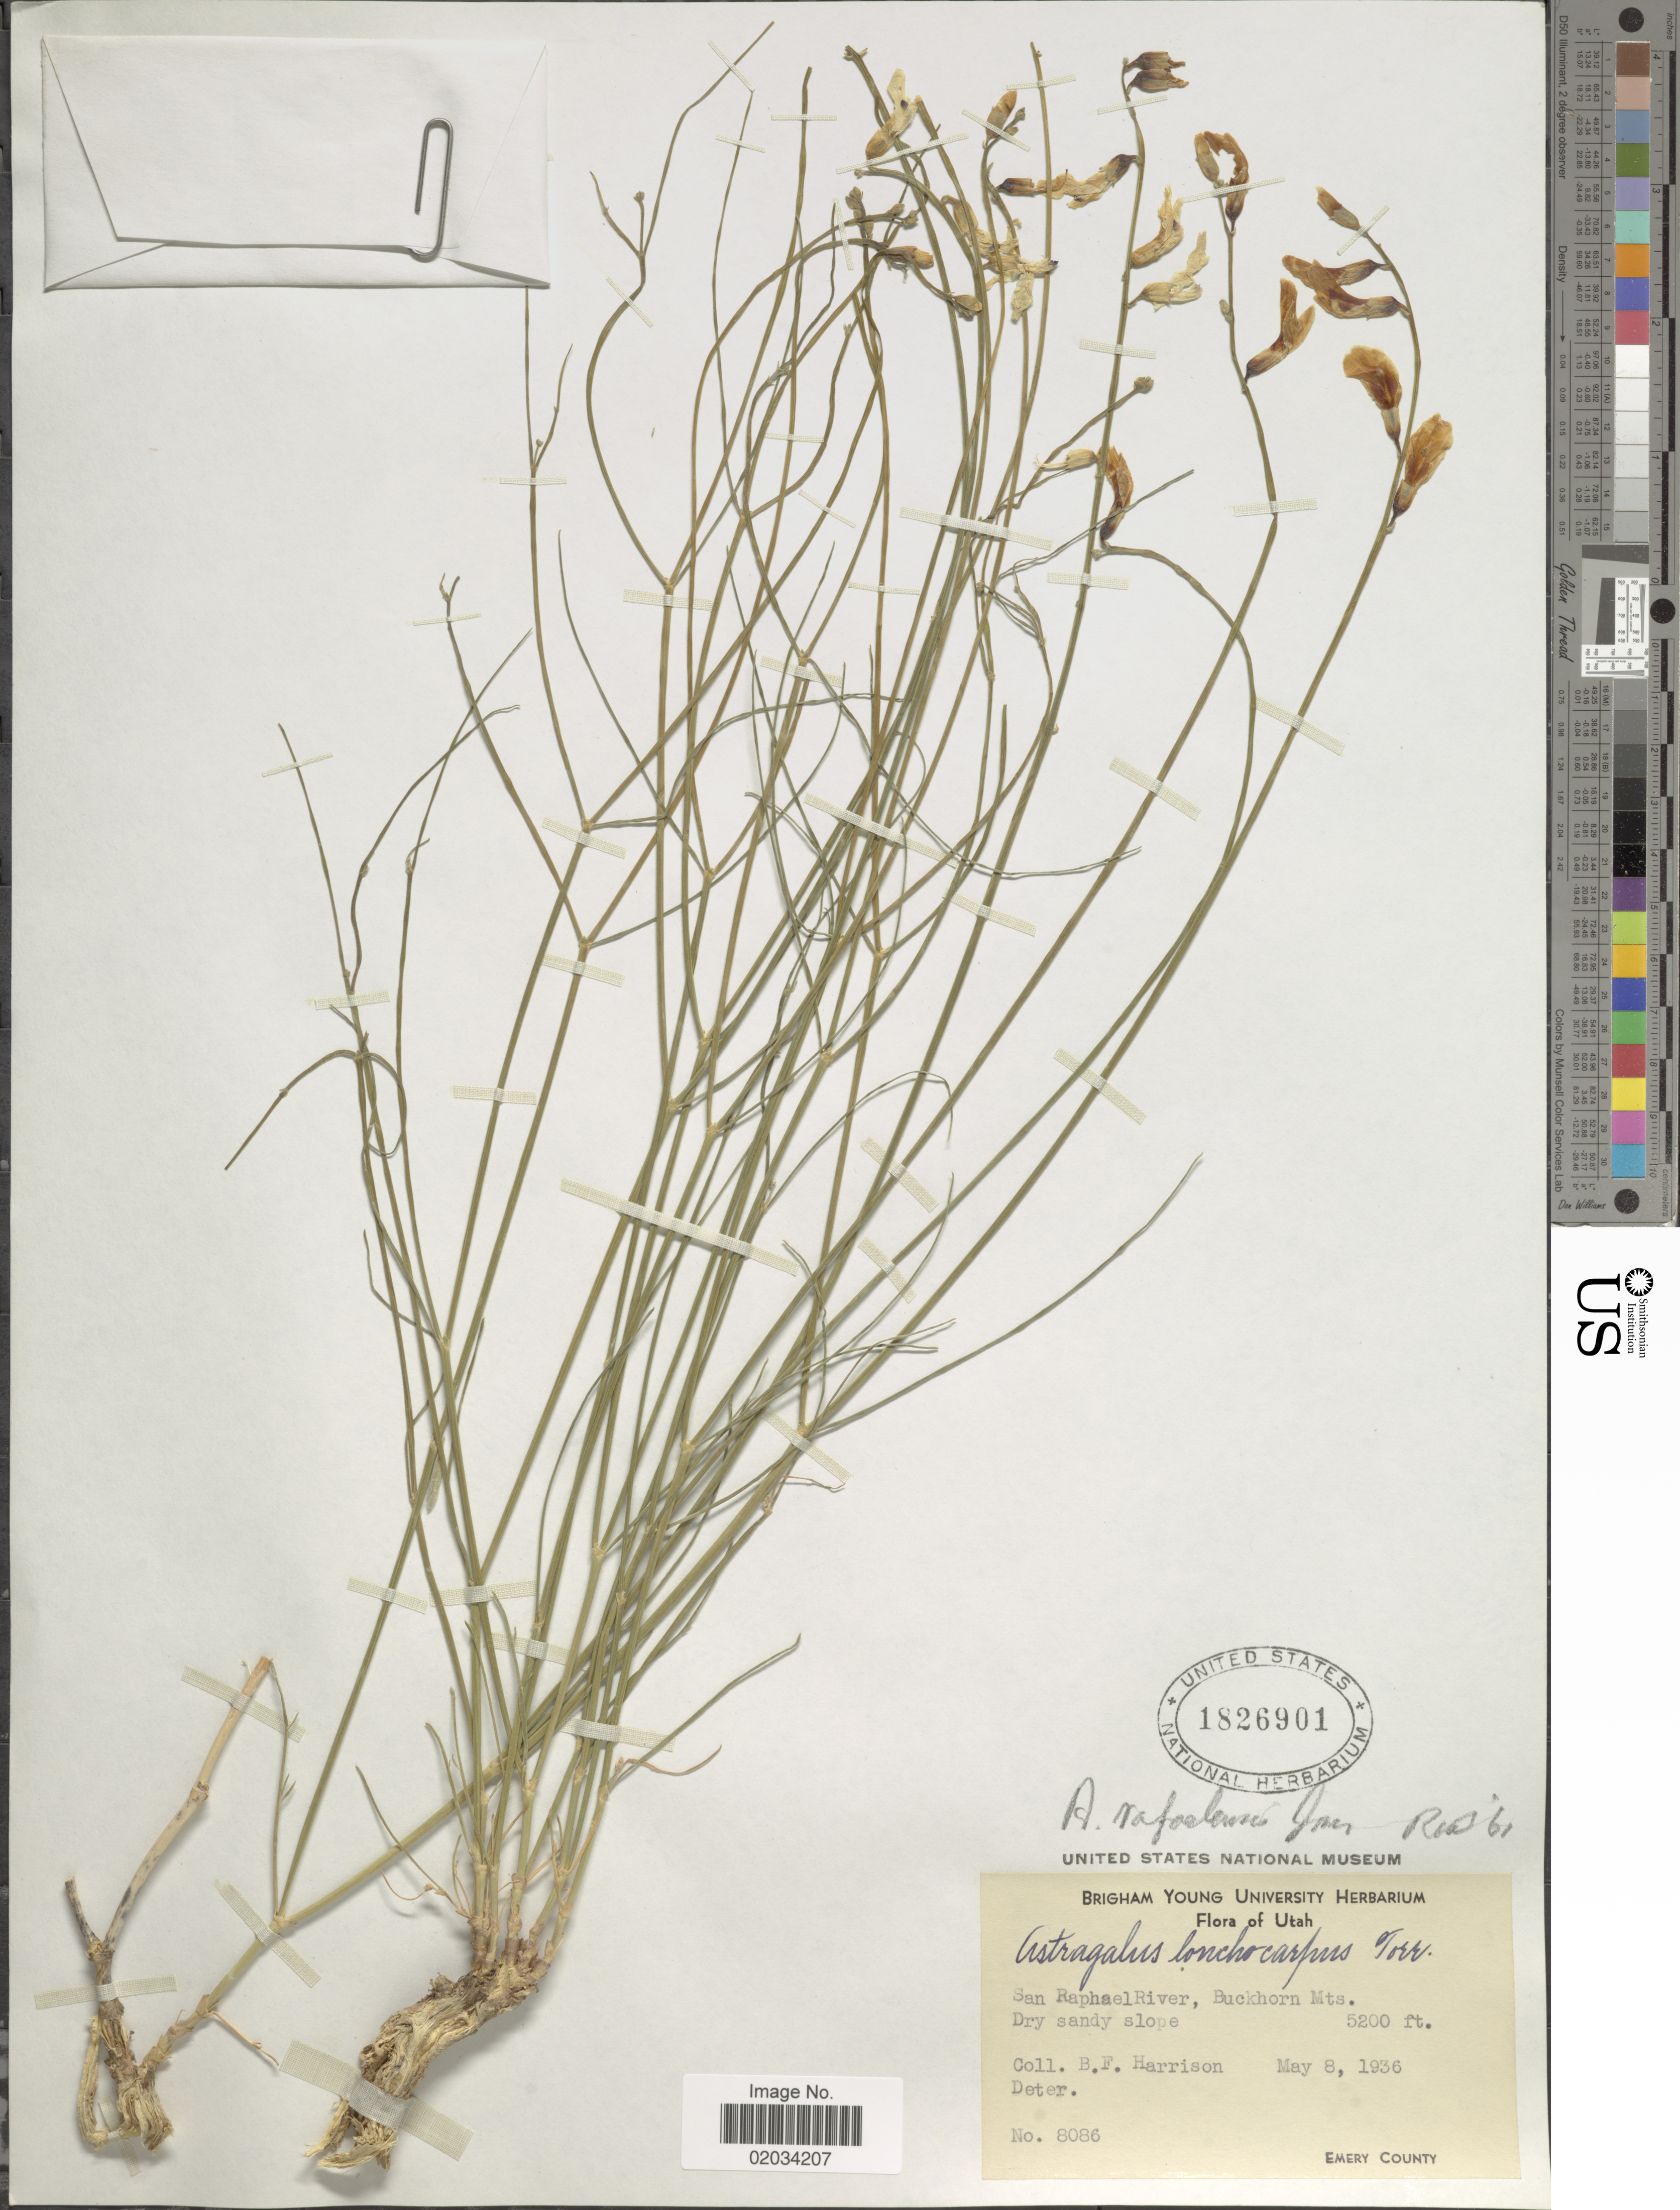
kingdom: Plantae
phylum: Tracheophyta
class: Magnoliopsida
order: Fabales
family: Fabaceae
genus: Astragalus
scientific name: Astragalus rafaelensis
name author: M.E. Jones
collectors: B. F. Harrison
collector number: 8086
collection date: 1935-05-08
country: United States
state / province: Utah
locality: San Raphael River, Buckhorn Mts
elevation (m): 1585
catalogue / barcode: US 1826901